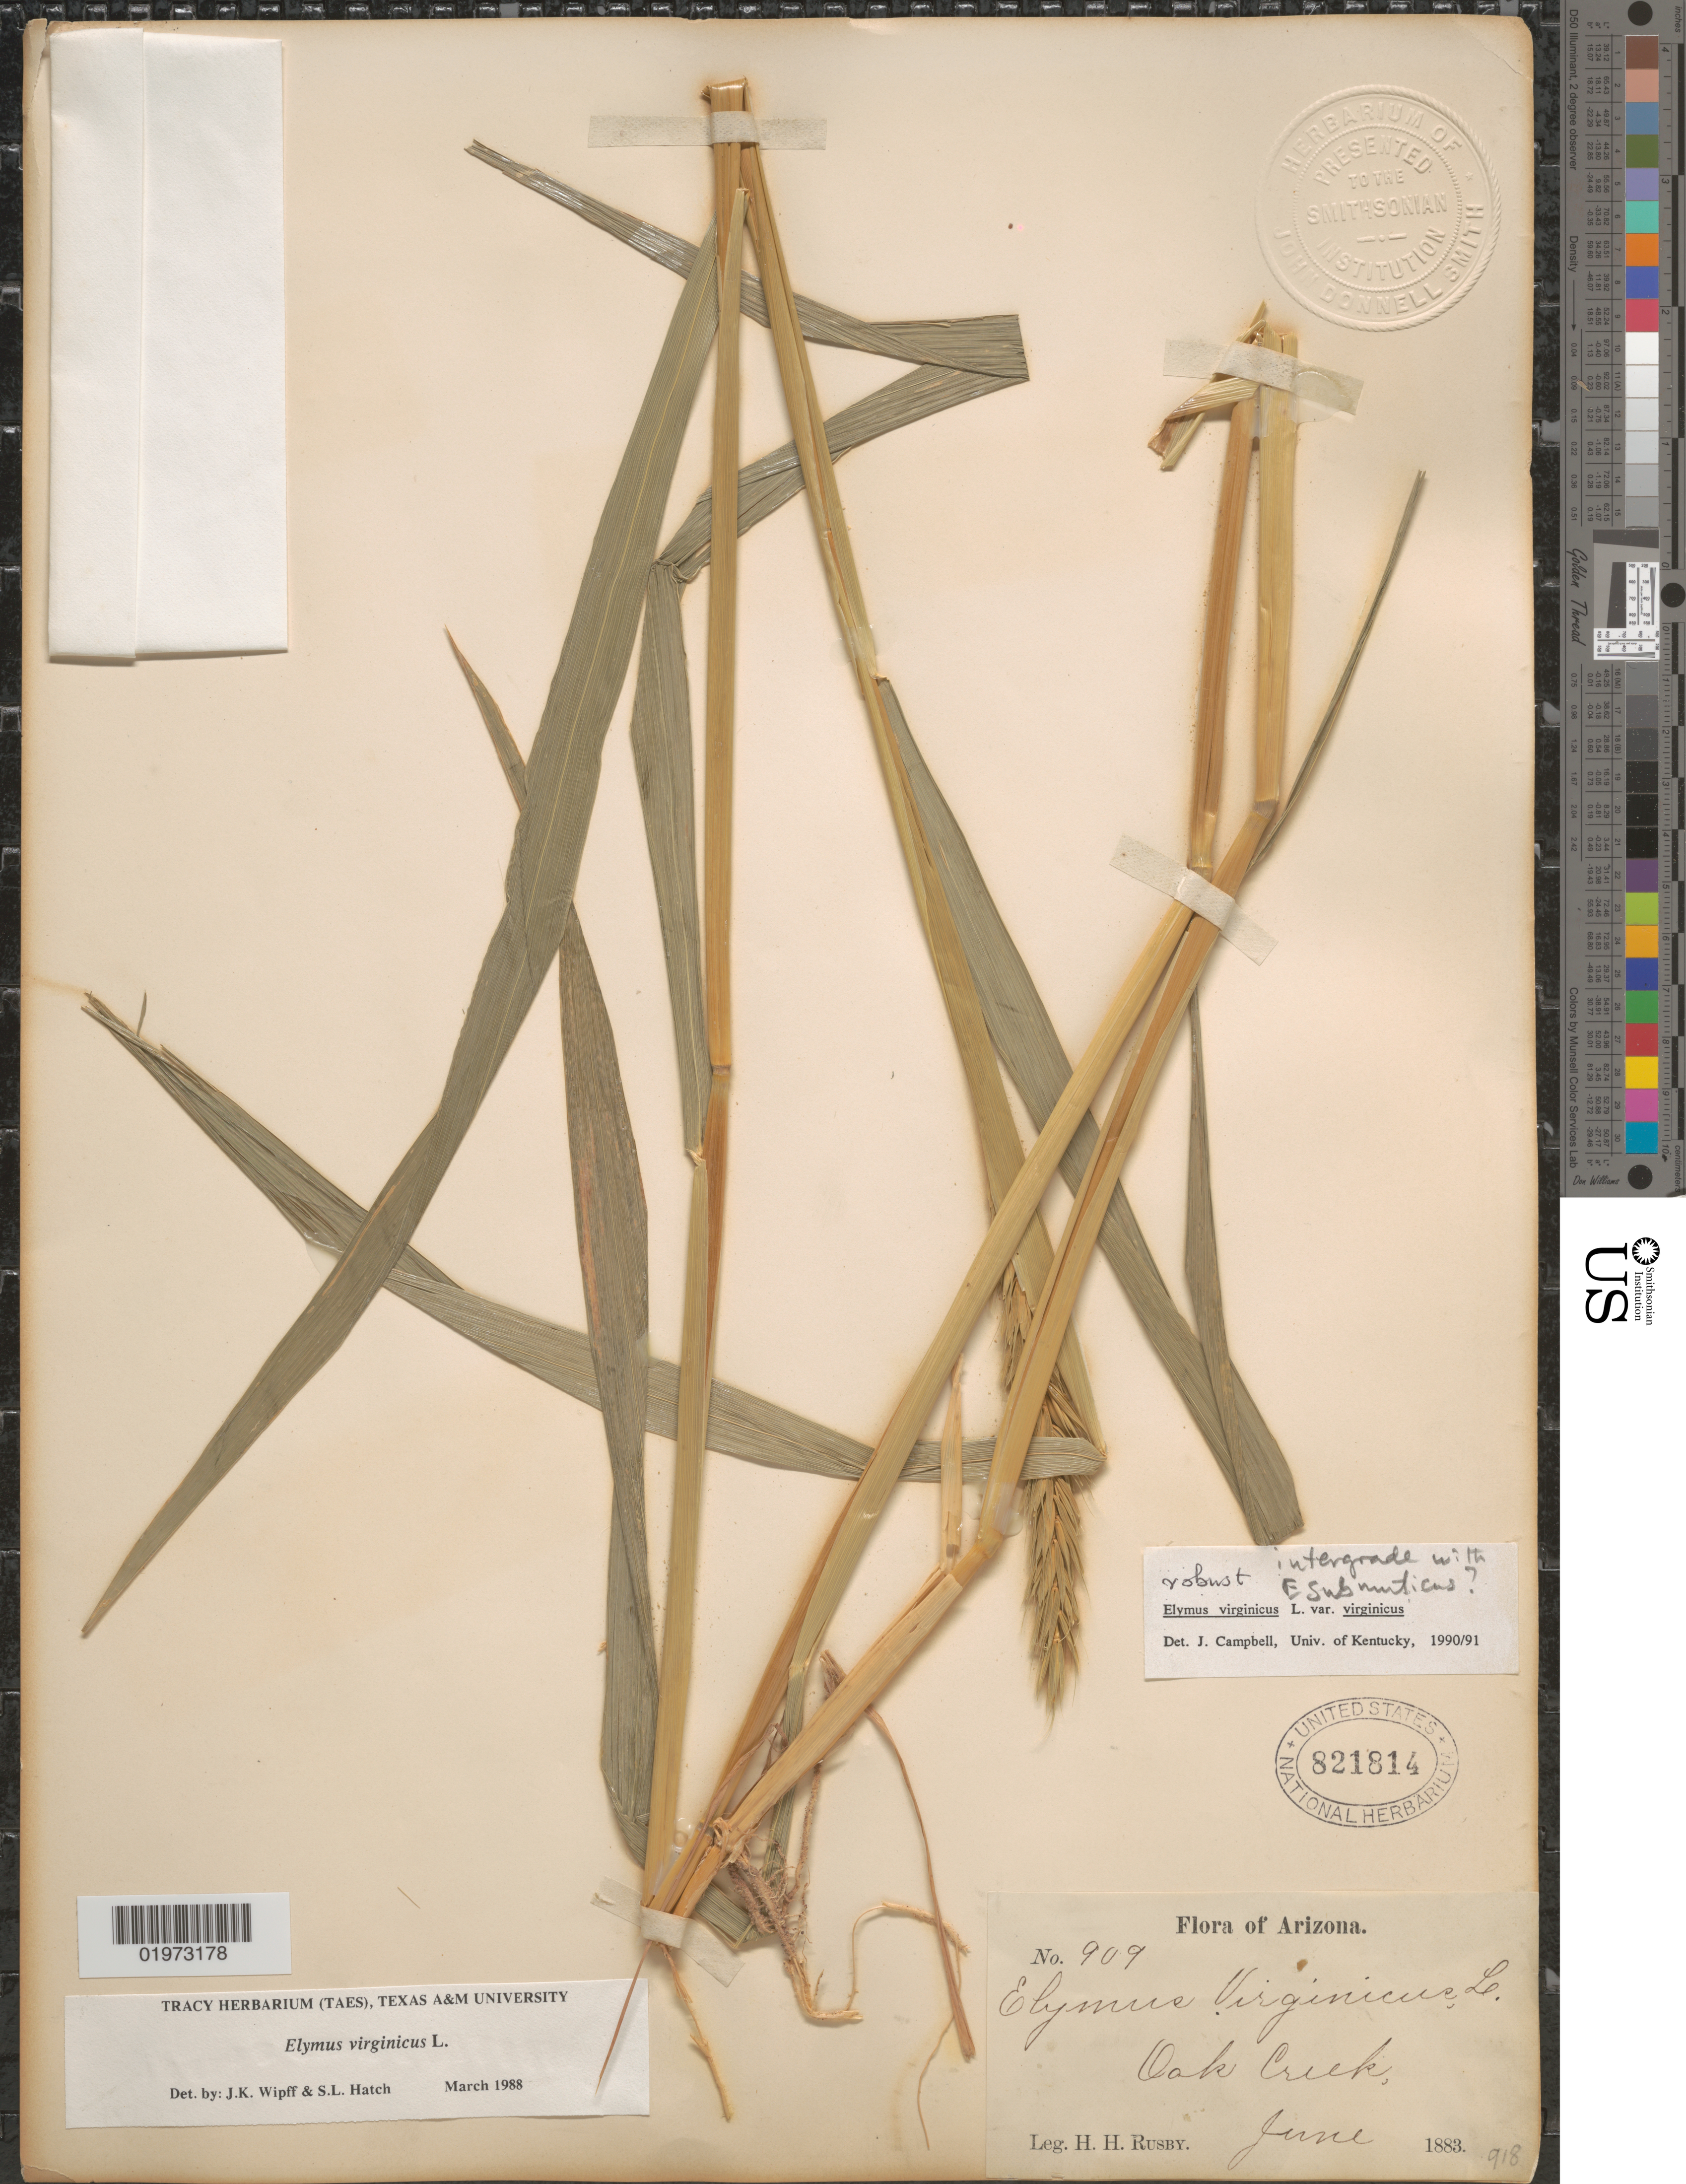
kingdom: Plantae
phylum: Tracheophyta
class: Liliopsida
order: Poales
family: Poaceae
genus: Elymus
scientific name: Elymus virginicus var. virginicus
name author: L.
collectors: H. H. Rusby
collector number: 909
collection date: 1883-06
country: United States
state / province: Arizona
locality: Oak Creek.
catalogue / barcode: US 821814